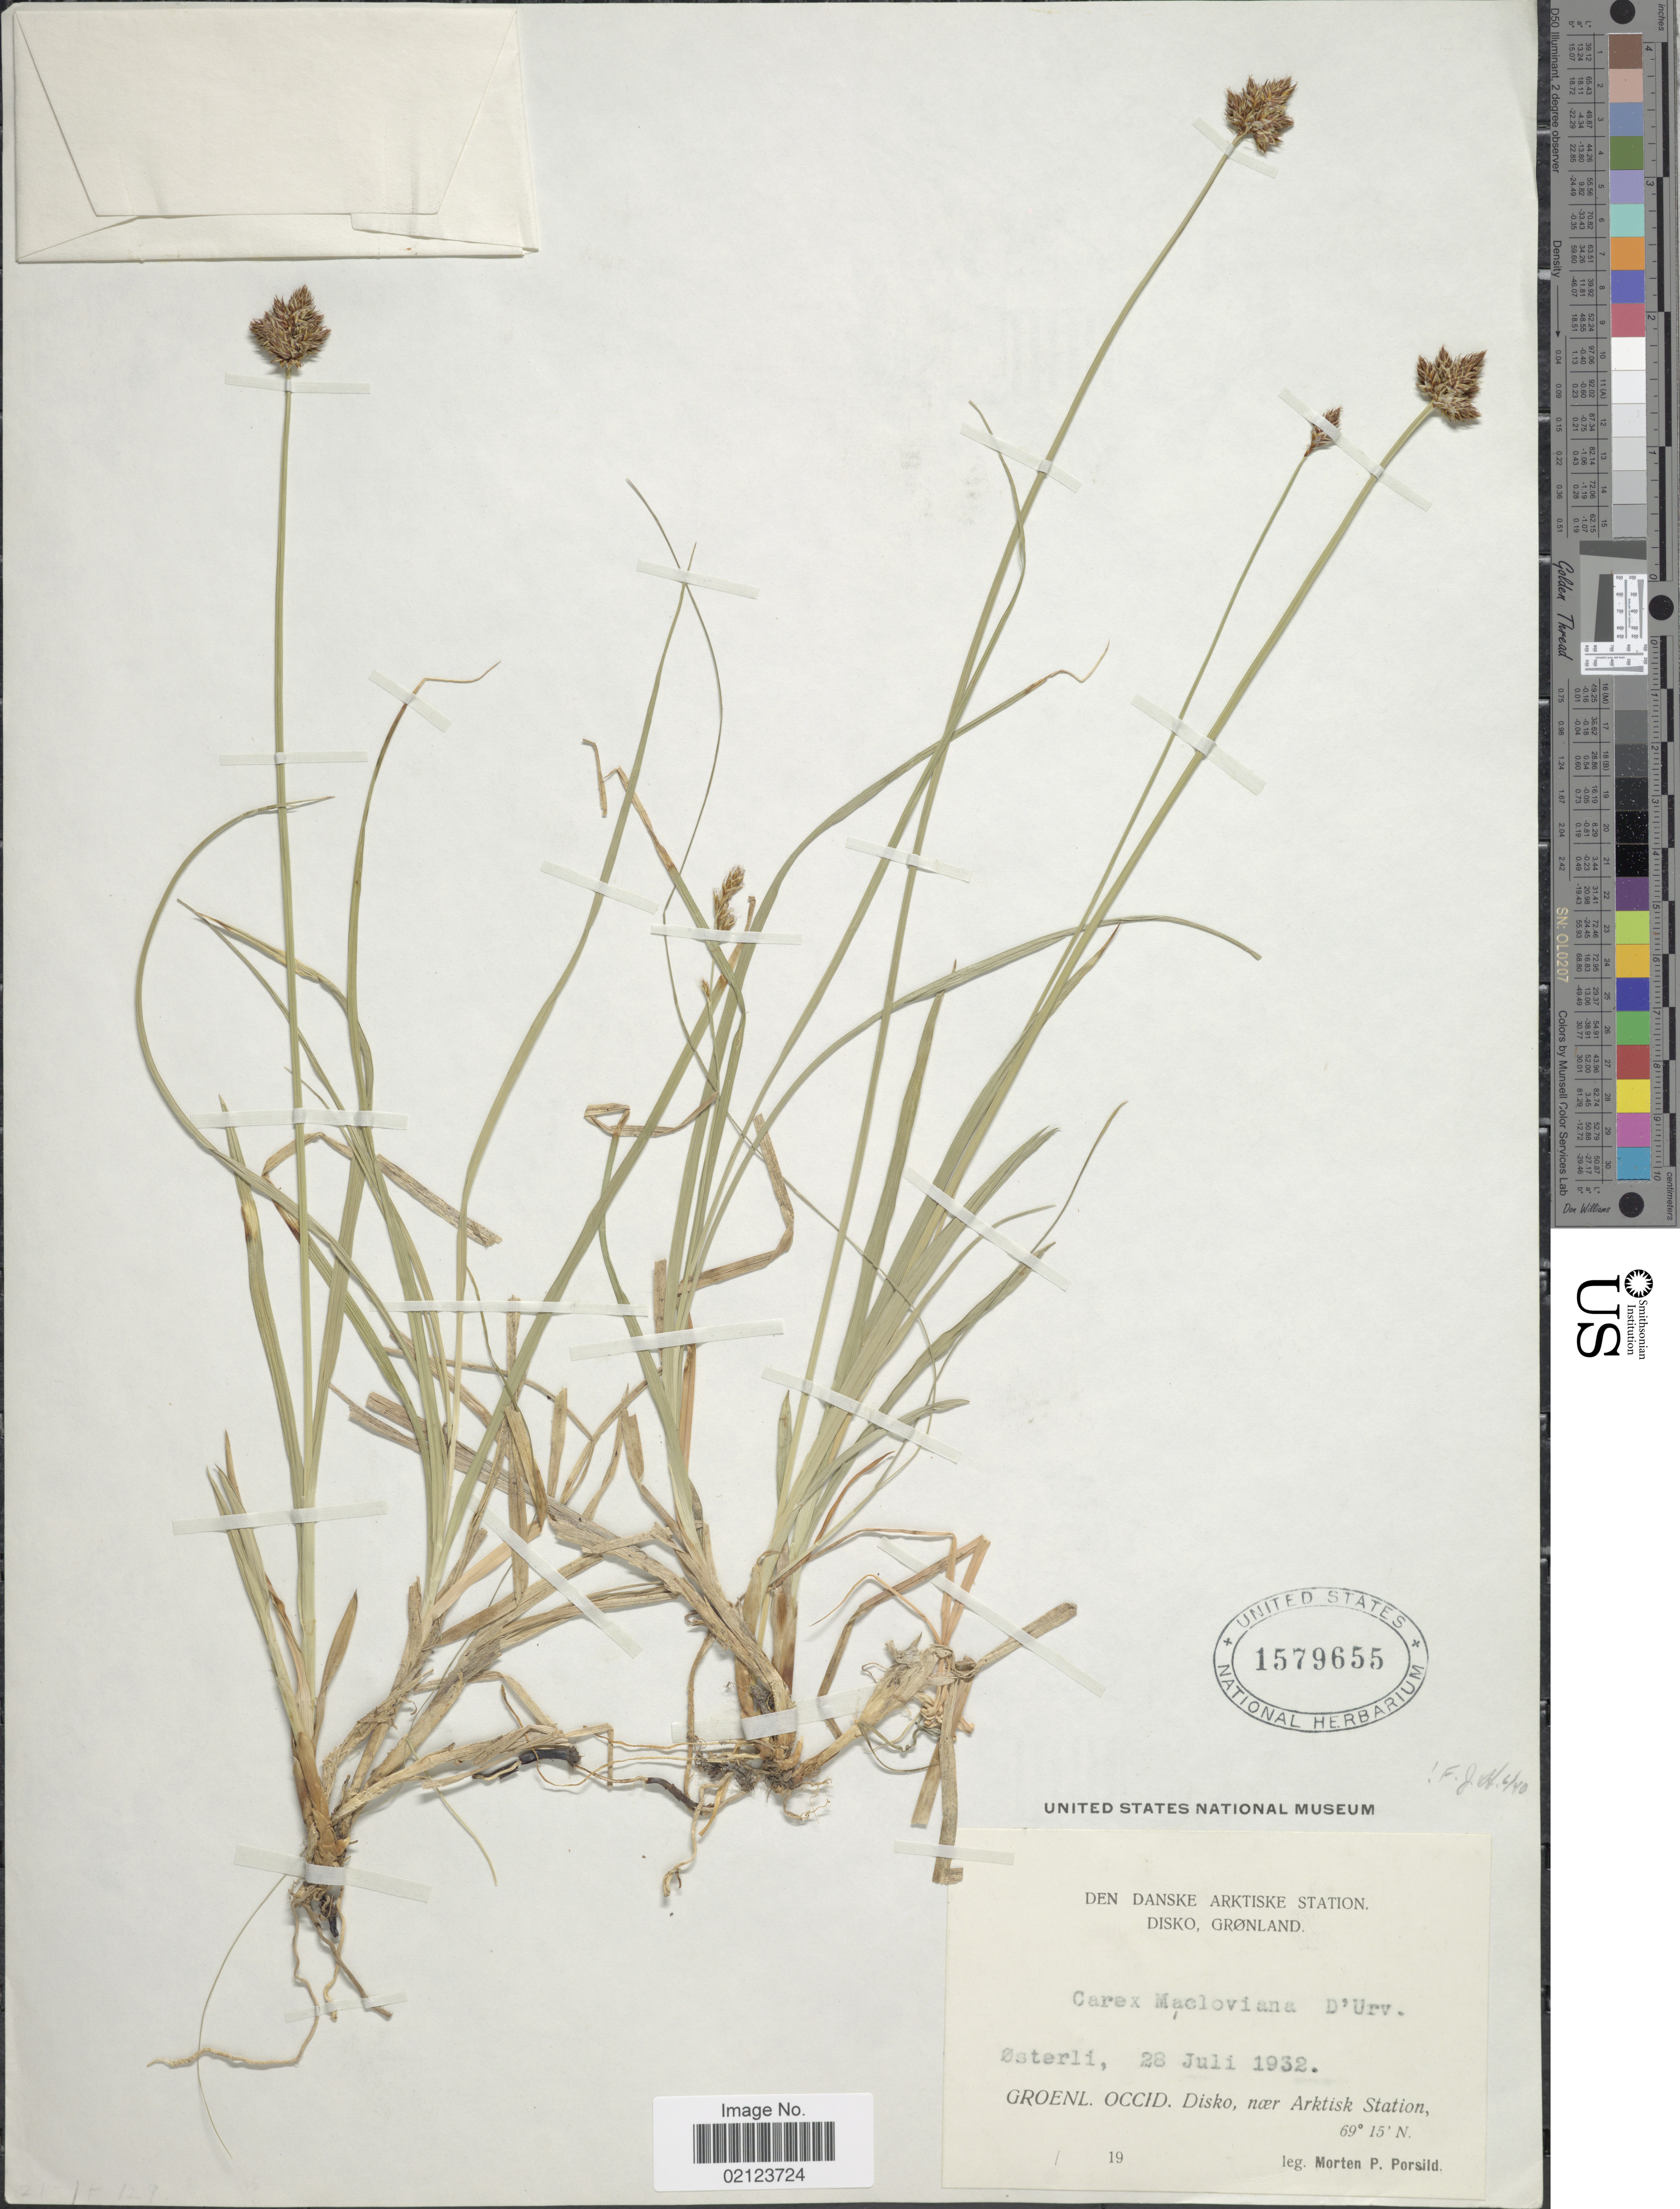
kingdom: Plantae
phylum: Tracheophyta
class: Liliopsida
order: Poales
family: Cyperaceae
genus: Carex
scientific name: Carex macloviana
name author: d'Urv.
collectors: M. P. Porsild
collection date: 1932-07-28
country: Greenland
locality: Den Danske Arktiske Station. Disko, Grønland. Osterli, Groenl. Occid. Disko, near Arktisk Station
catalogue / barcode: US 1579655